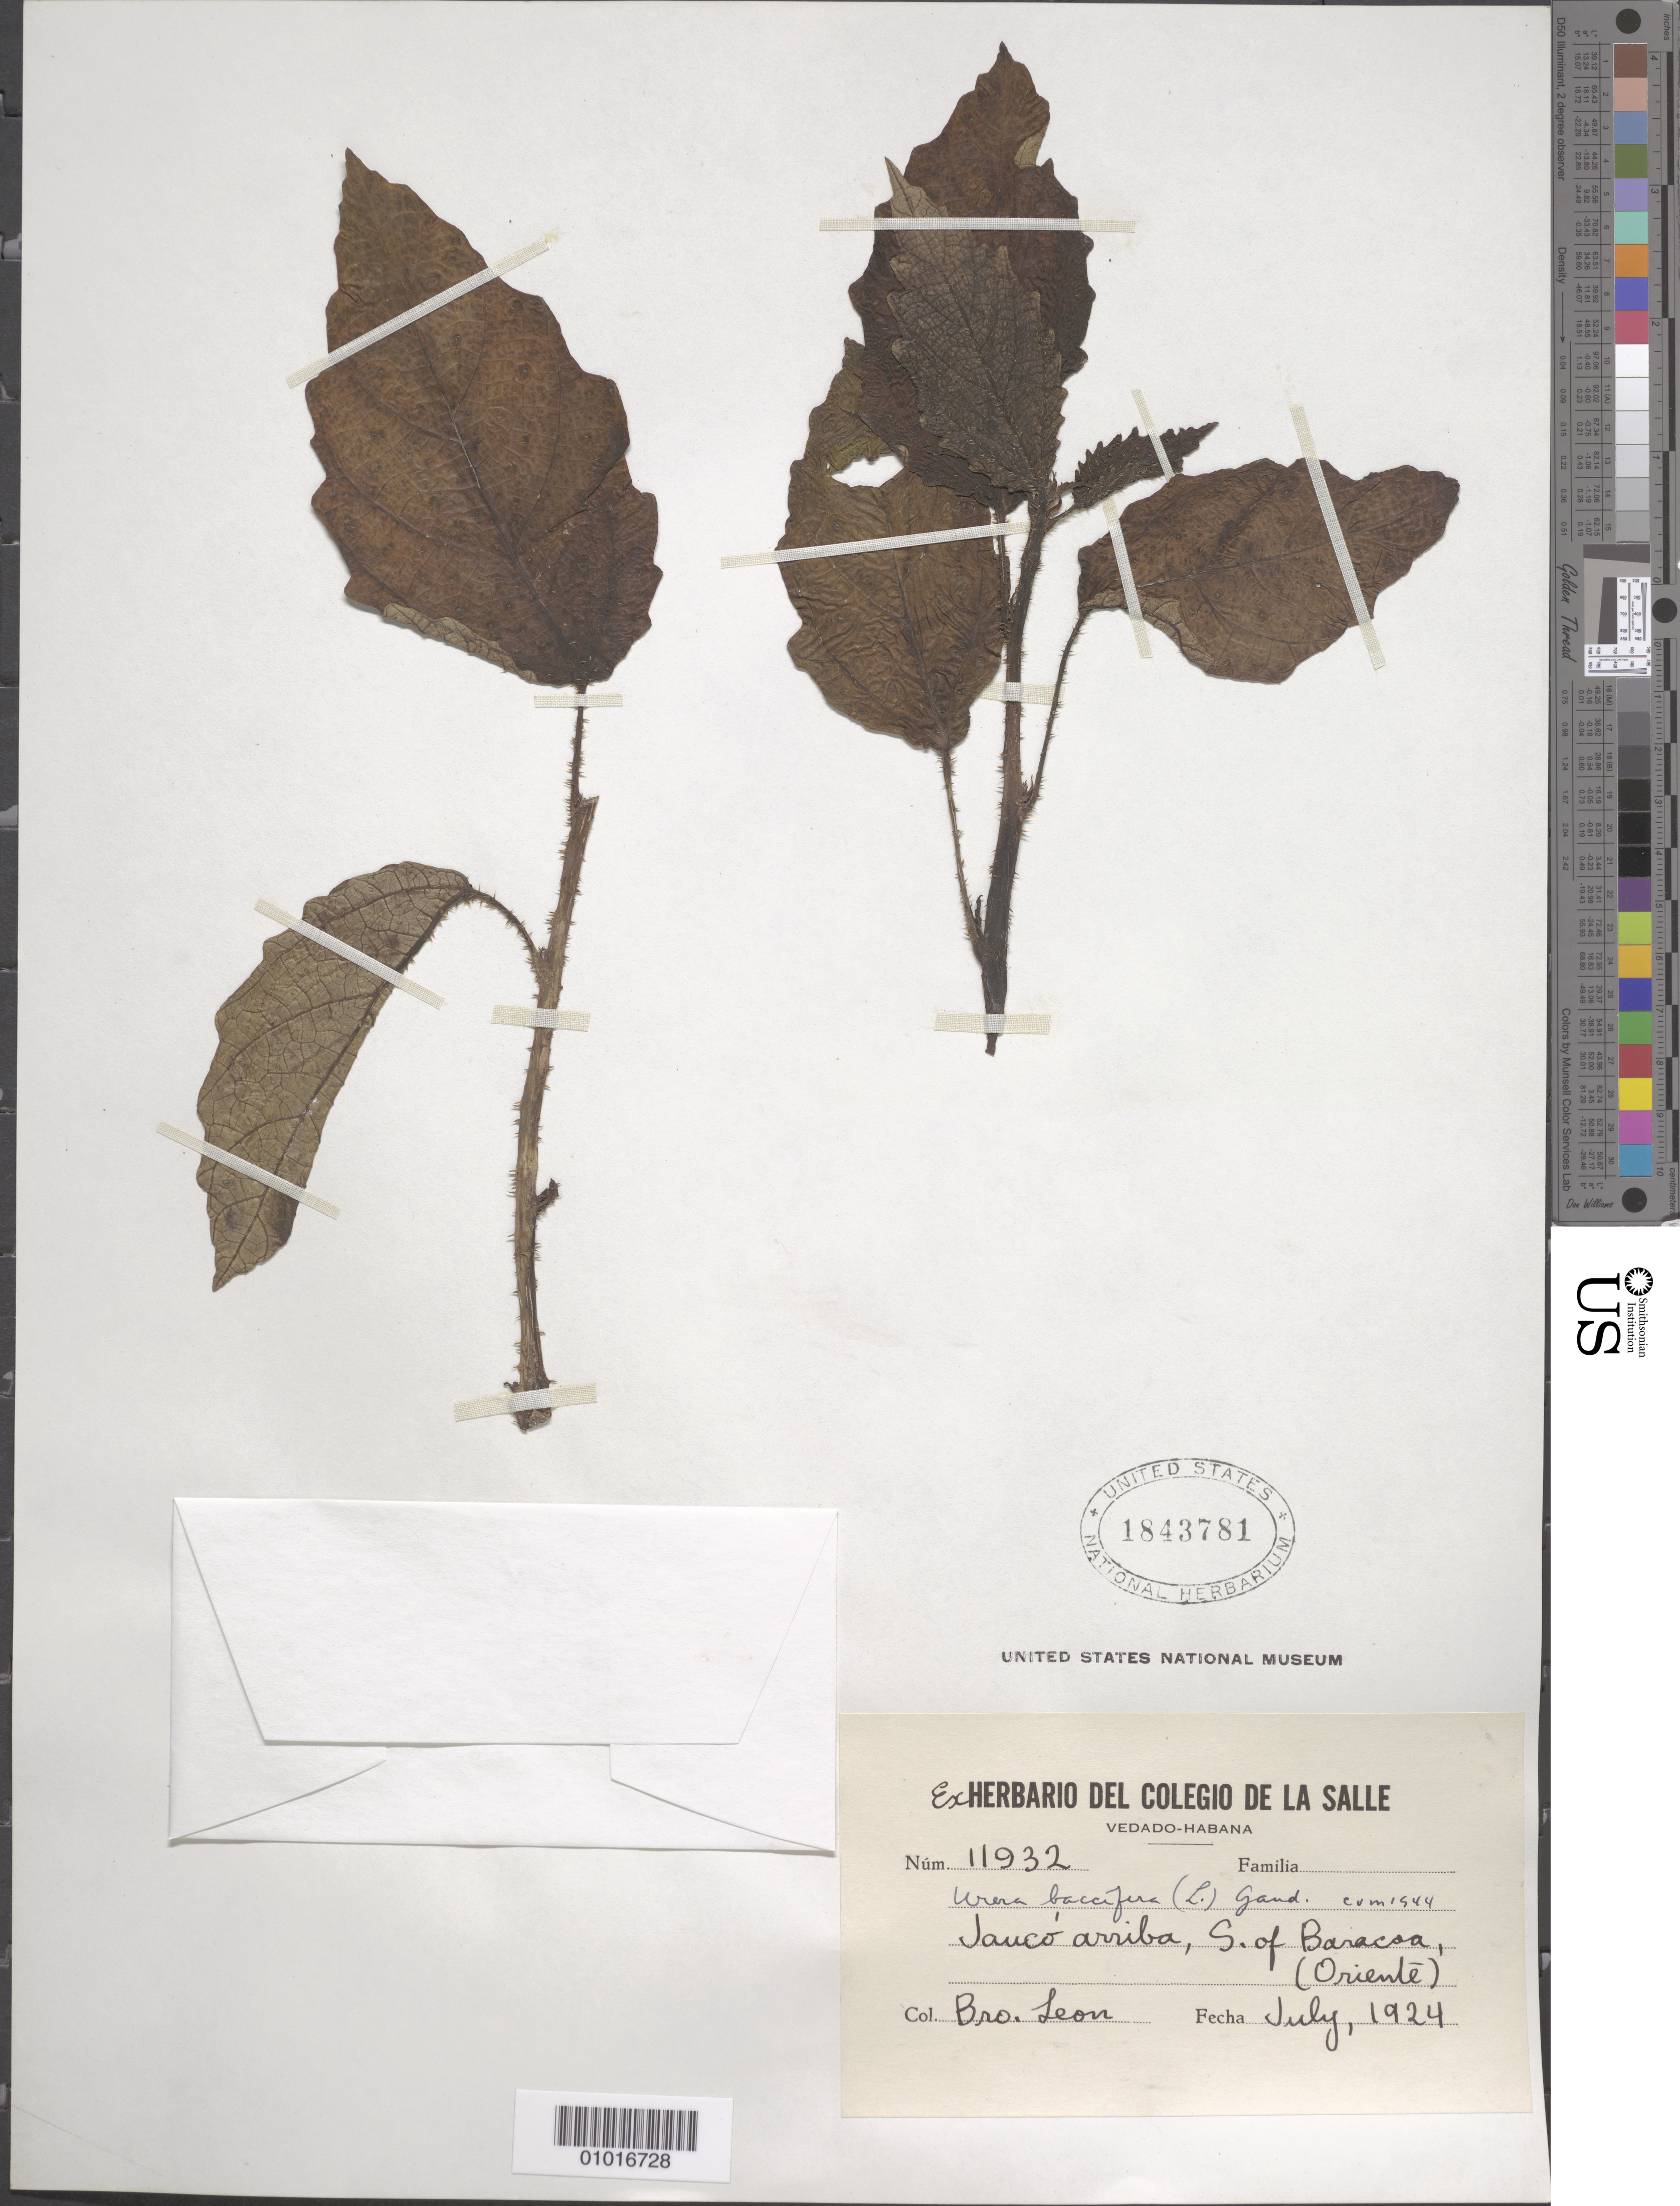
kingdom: Plantae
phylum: Tracheophyta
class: Magnoliopsida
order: Rosales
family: Urticaceae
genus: Urera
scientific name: Urera baccifera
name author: (L.) Gaudich. ex Wedd.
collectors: Bro. León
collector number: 11932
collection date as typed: Jul 1924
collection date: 1924-07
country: Cuba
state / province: Guantanamo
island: Cuba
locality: Jauco arriba, S of Baracoa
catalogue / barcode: US 1843781